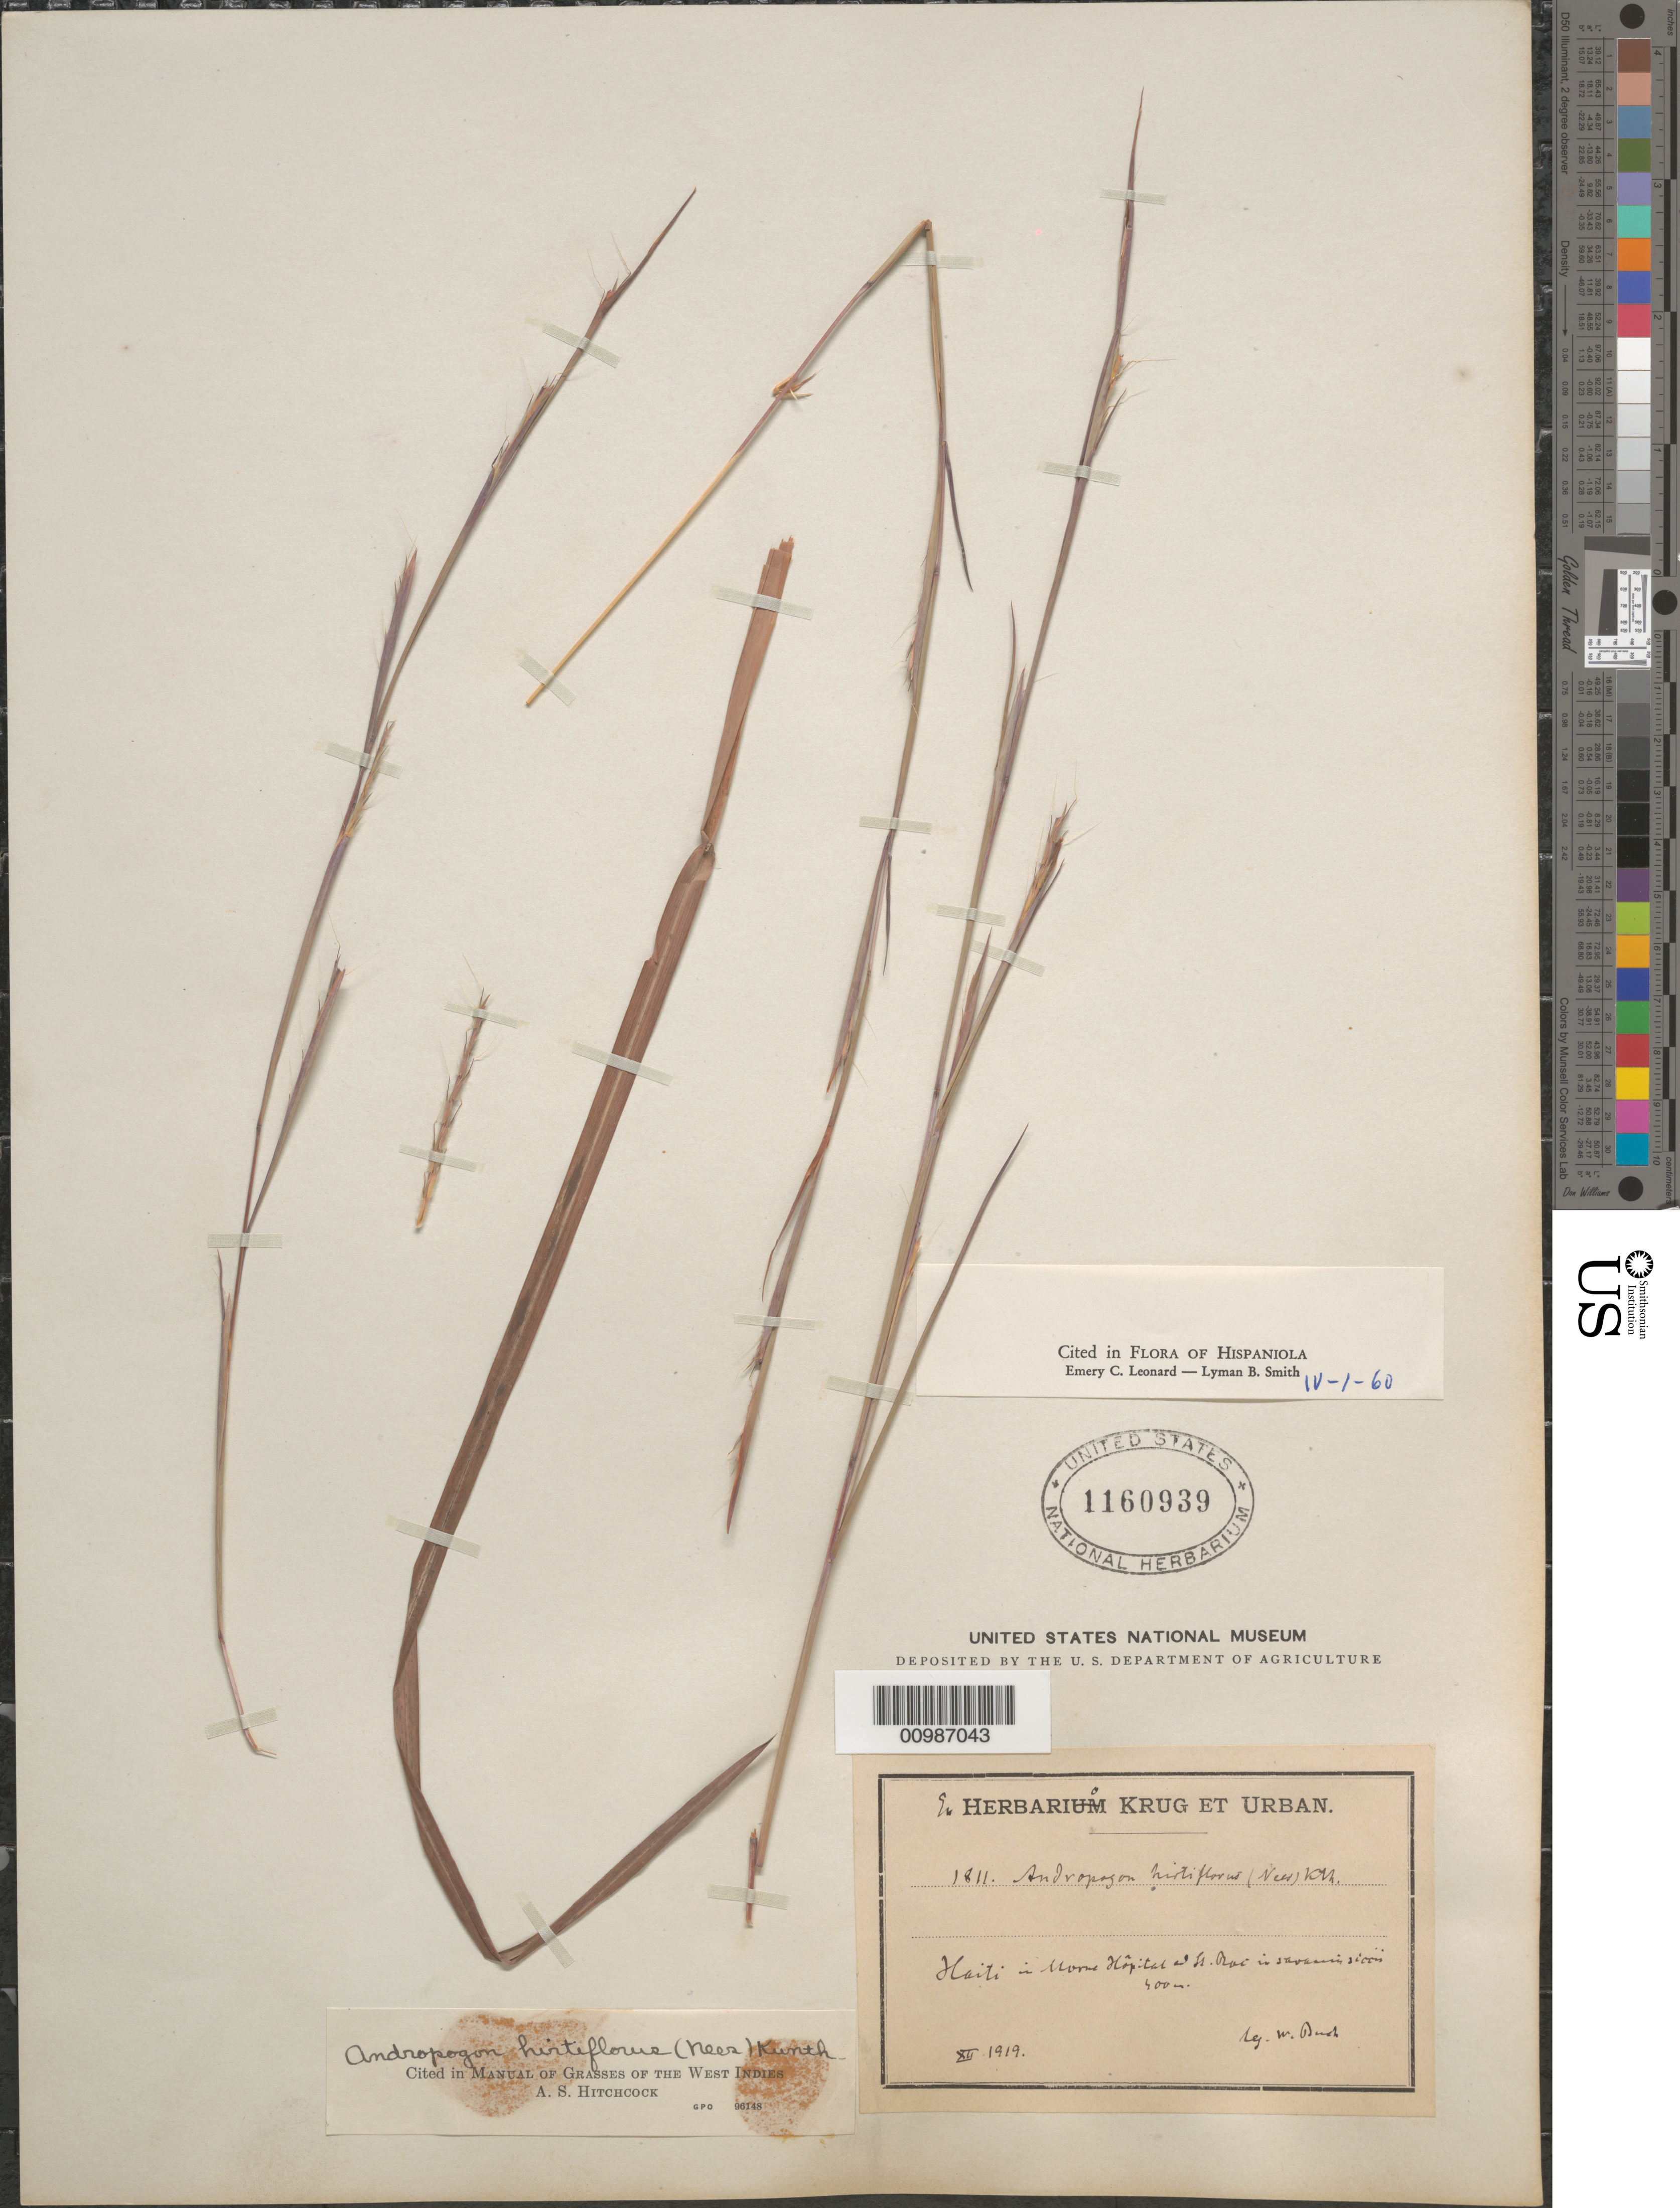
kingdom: Plantae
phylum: Tracheophyta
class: Liliopsida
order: Poales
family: Poaceae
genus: Andropogon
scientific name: Andropogon hirtiflorus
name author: (Nees) Kunth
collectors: W. Bush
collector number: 1811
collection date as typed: Dec 1919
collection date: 1919-12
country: Haiti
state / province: Óuest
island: Hispaniola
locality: Mont de l'Hopital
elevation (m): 400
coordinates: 0 N, 0 E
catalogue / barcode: US 1160939